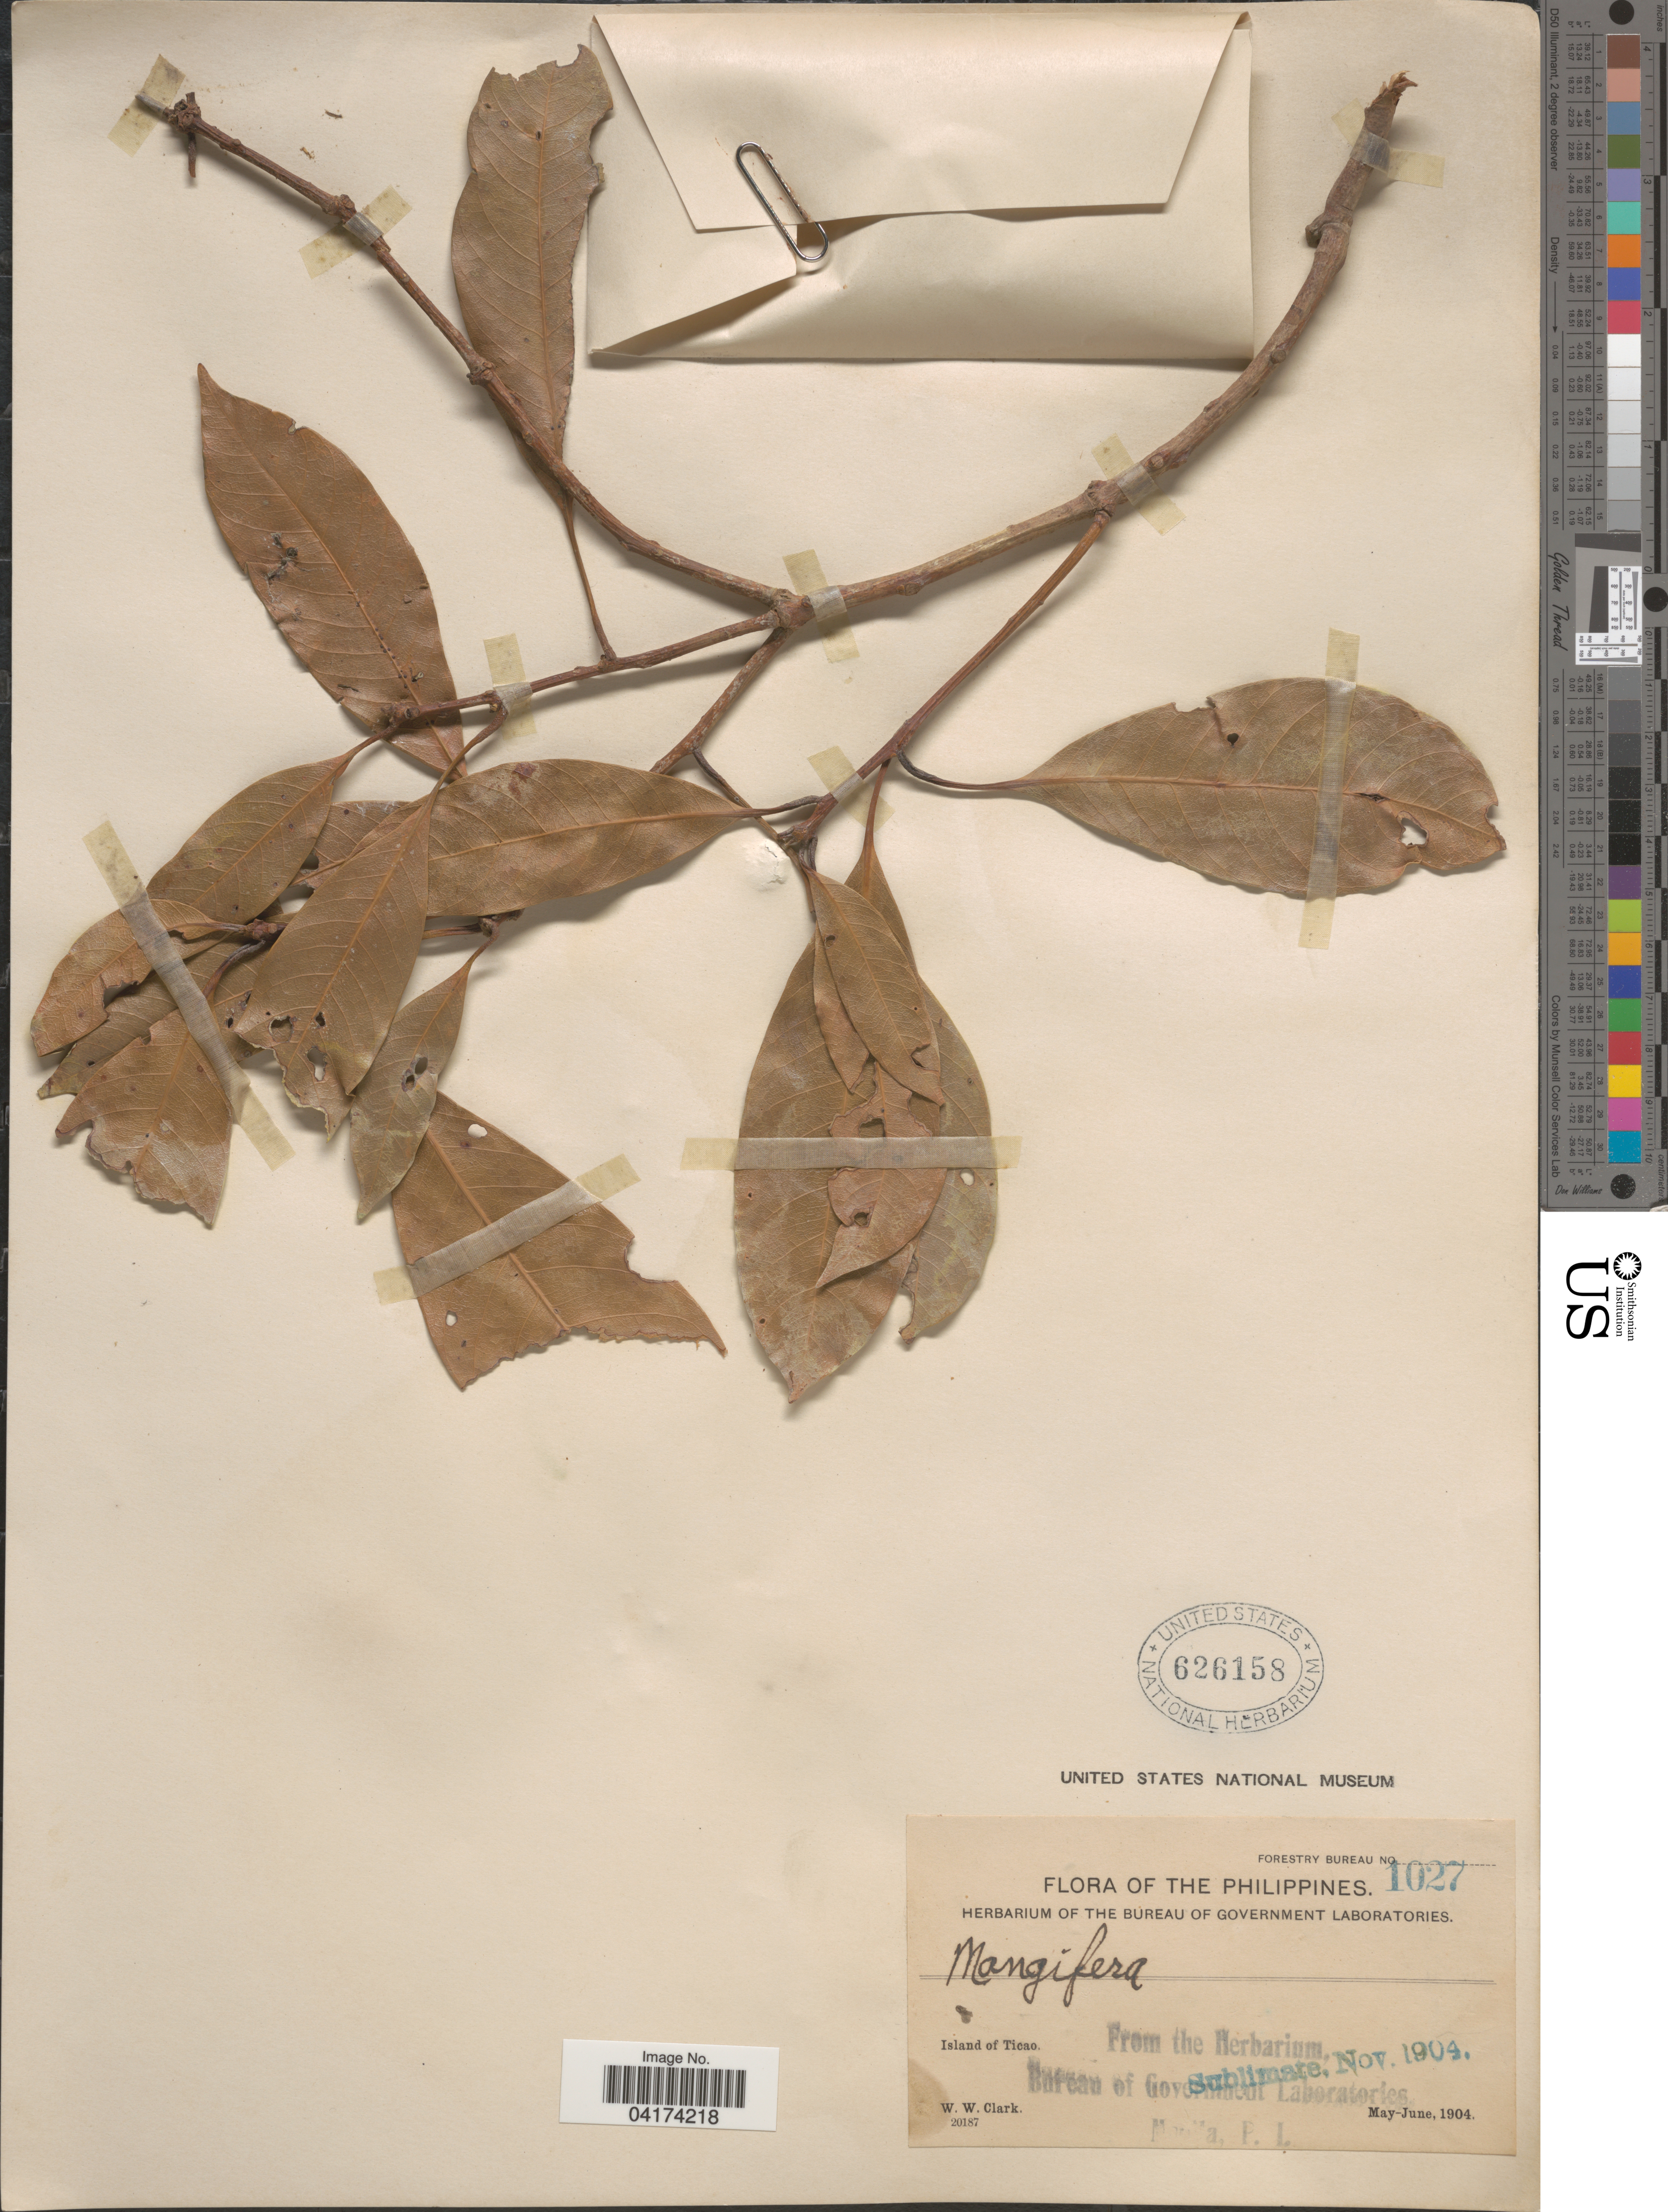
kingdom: Plantae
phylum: Tracheophyta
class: Magnoliopsida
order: Sapindales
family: Anacardiaceae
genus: Mangifera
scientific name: Mangifera sp.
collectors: W. W. Clark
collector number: Forestry Bureau 1027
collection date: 1904-05/1904-06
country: Philippines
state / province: Bicol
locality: Island of Ticao.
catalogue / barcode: US 626158